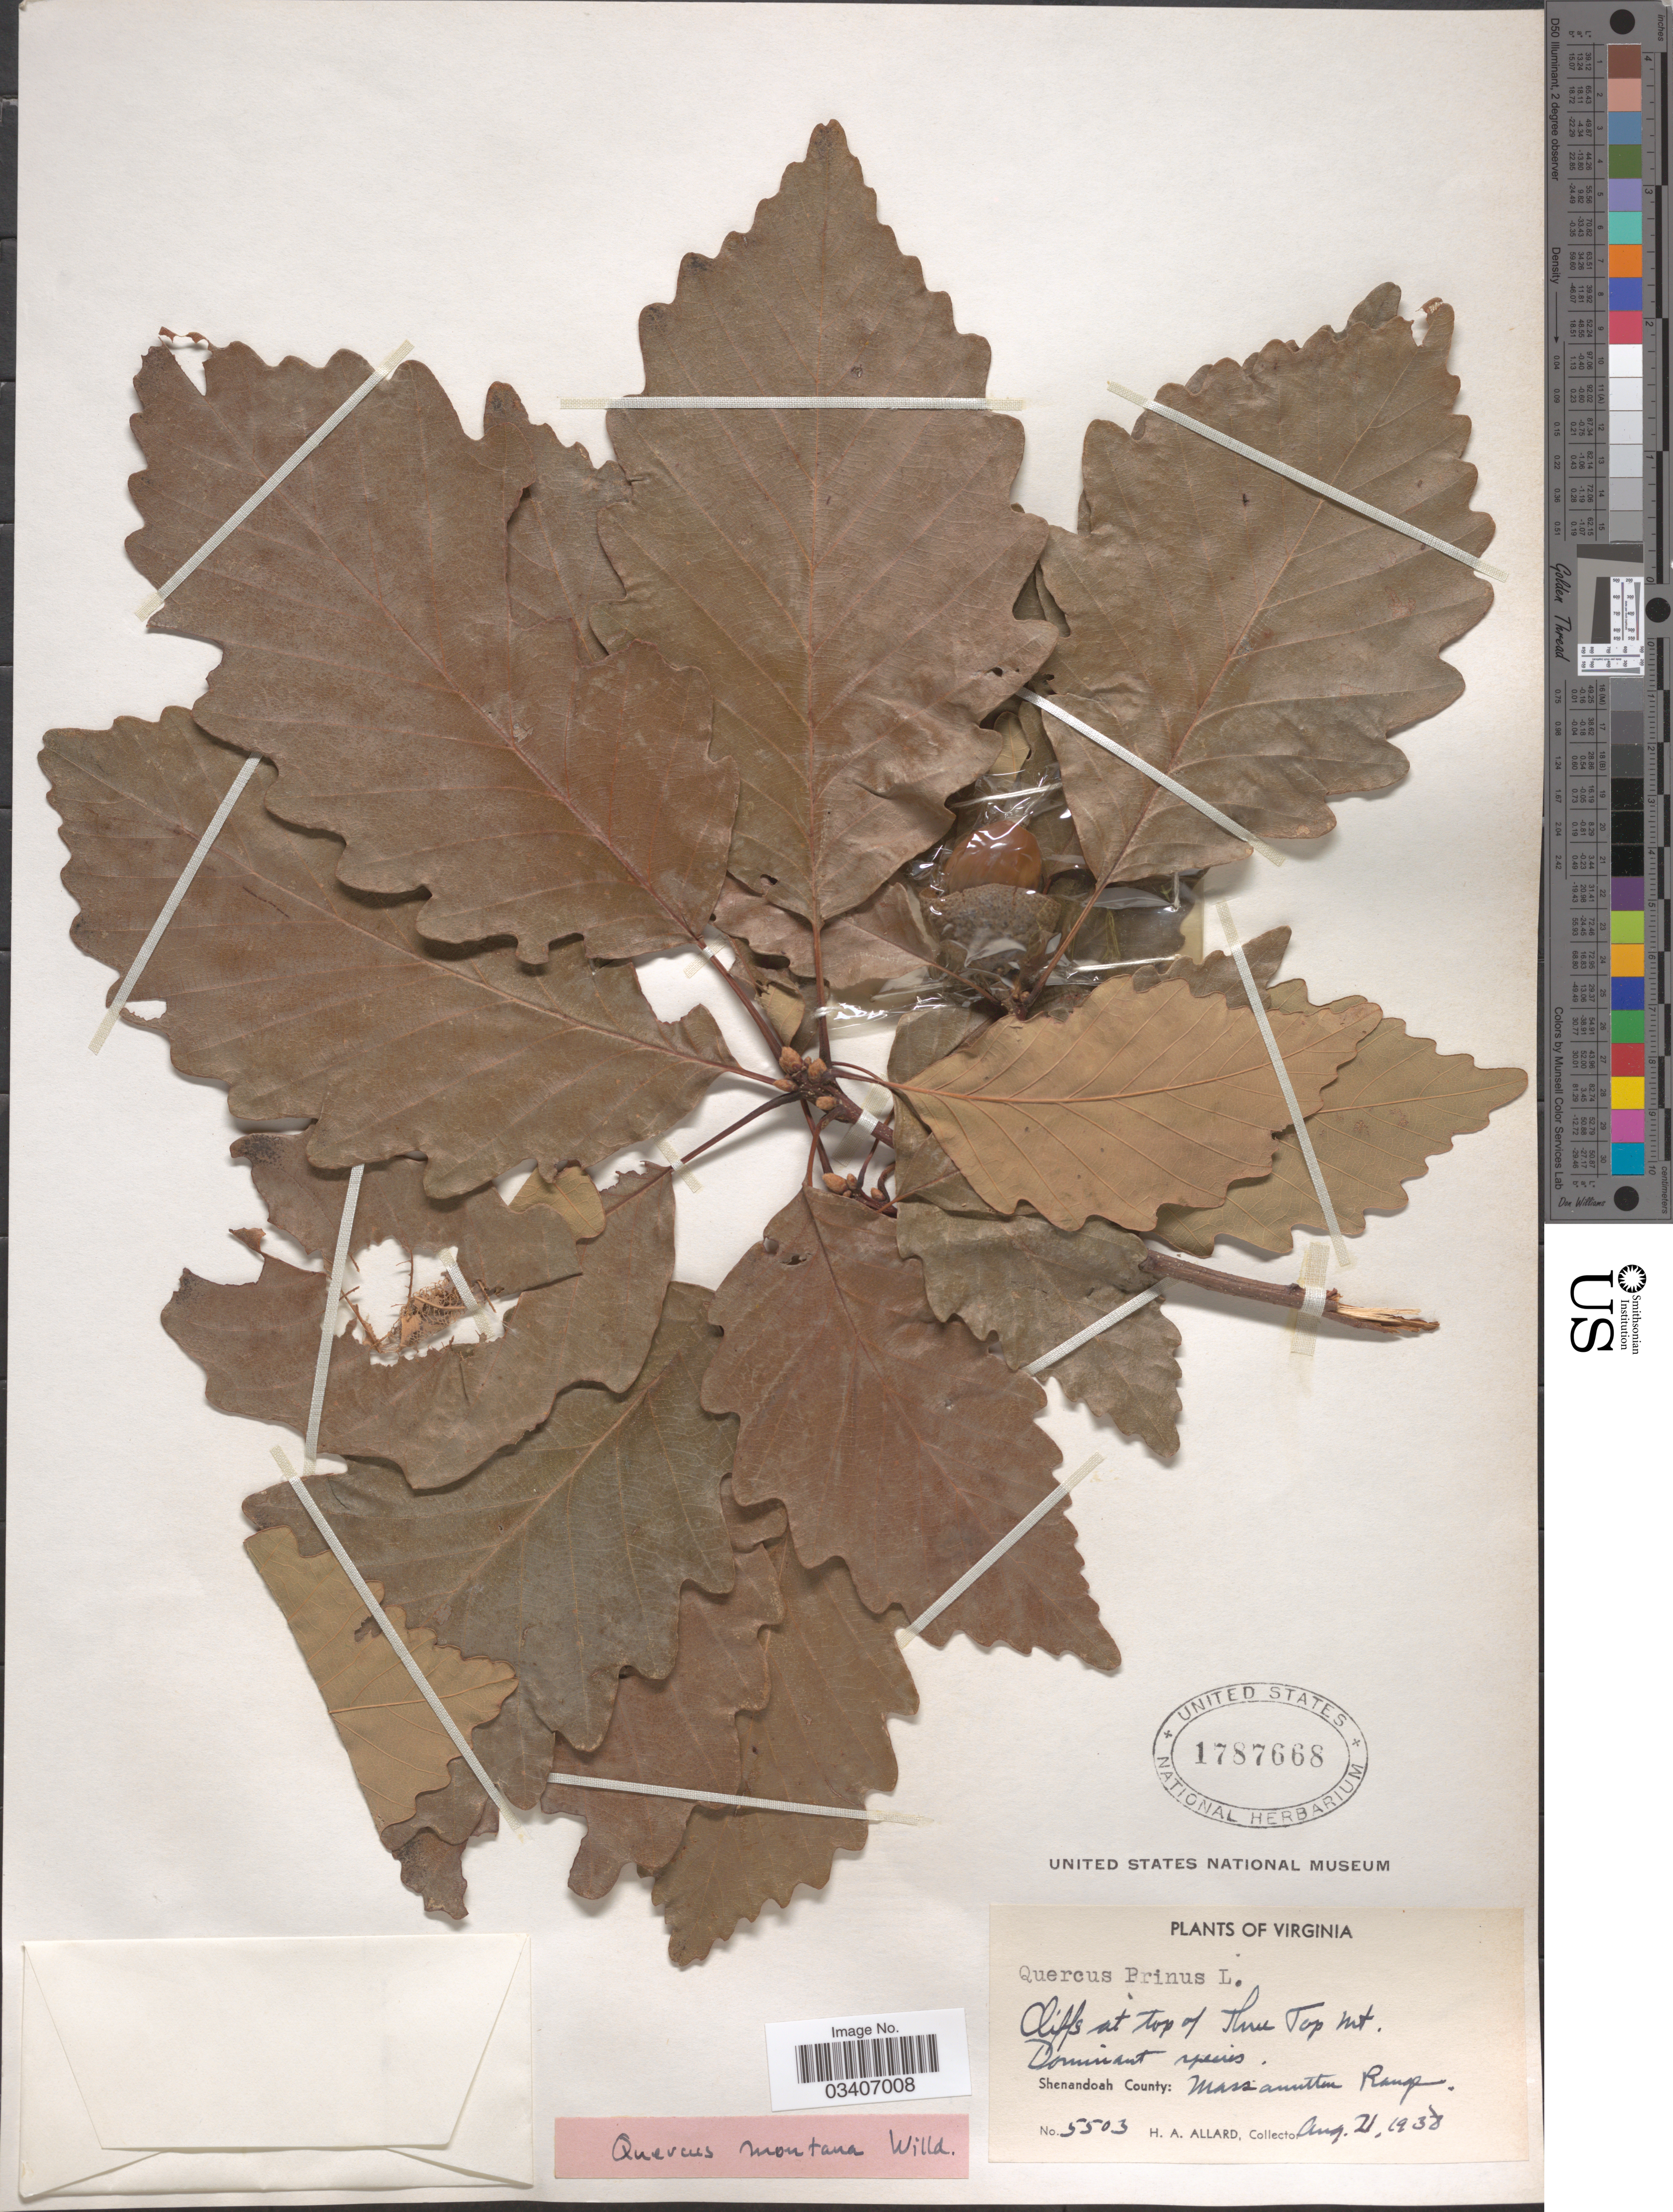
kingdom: Plantae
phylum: Tracheophyta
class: Magnoliopsida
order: Fagales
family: Fagaceae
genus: Quercus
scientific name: Quercus montana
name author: Willd.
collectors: H. A. Allard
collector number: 5503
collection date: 1938-08-21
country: United States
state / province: Virginia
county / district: Shenandoah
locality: Shenandoah County: Massanutten Range.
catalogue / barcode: US 1787668